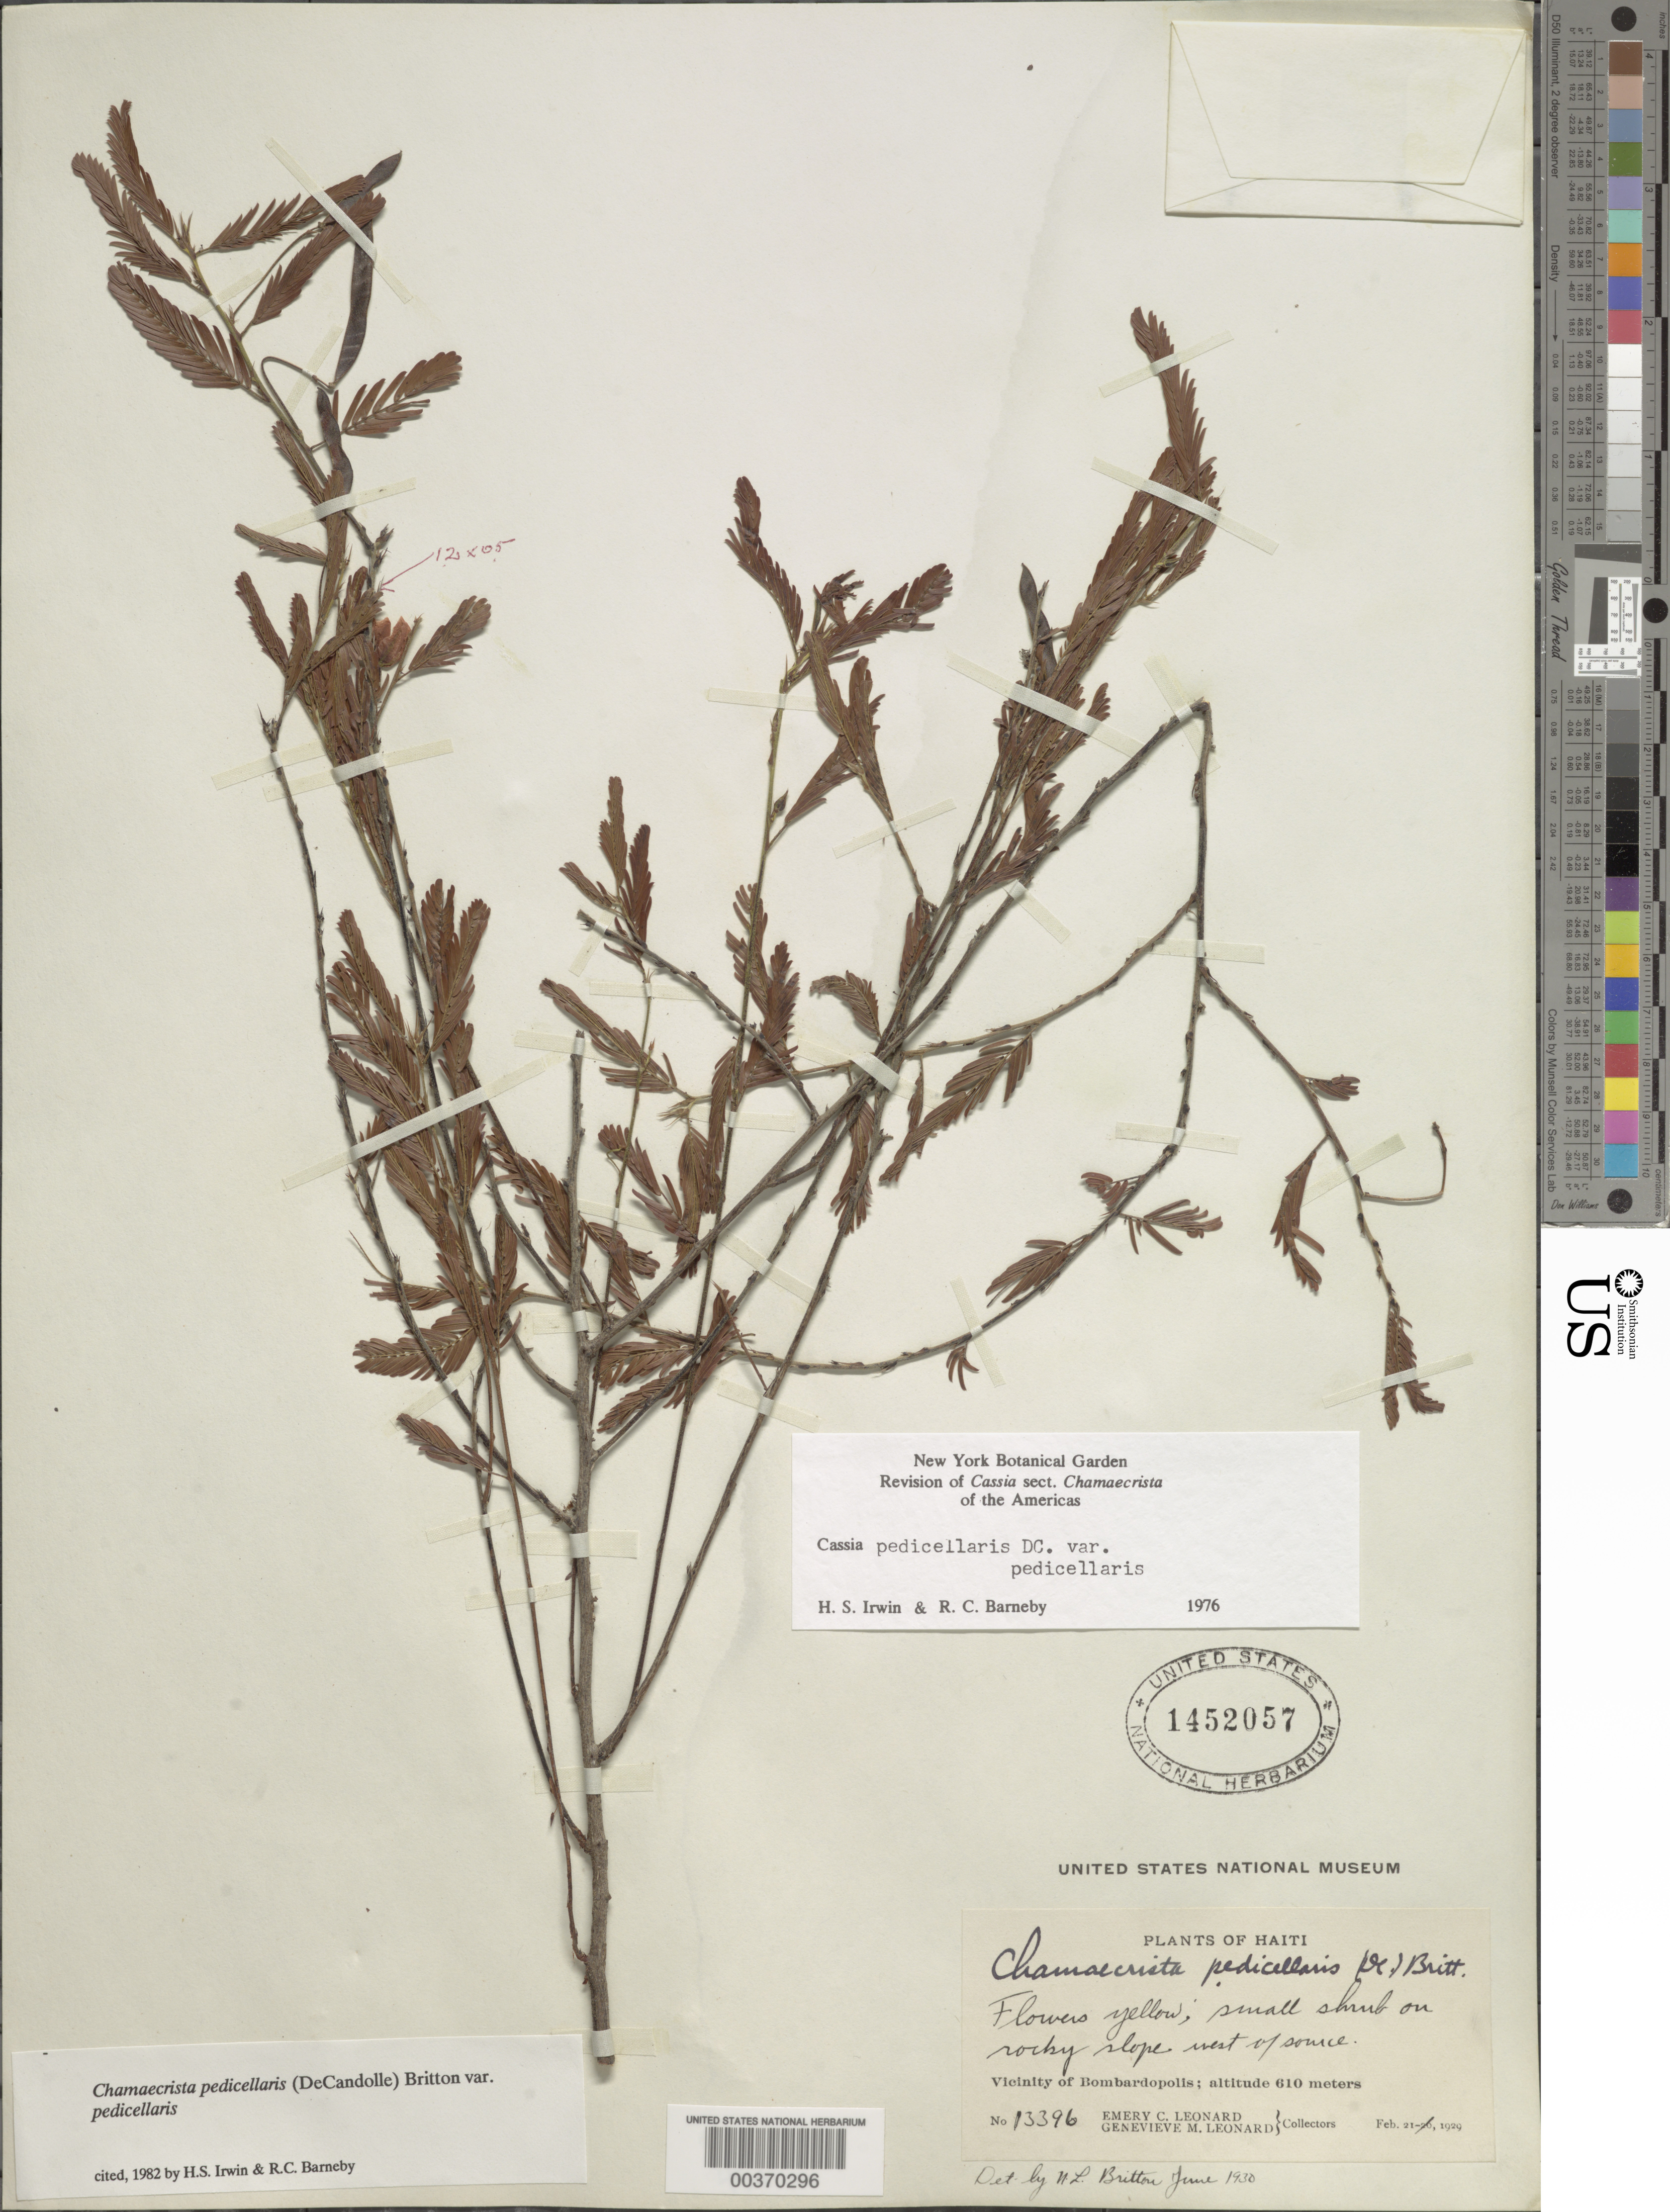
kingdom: Plantae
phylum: Tracheophyta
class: Magnoliopsida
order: Fabales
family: Fabaceae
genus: Chamaecrista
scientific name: Chamaecrista pedicellaris var. pedicellaris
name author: Britton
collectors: E. C. Leonard & G. M. Leonard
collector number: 13396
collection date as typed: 21 Feb 1929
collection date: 1929-02-21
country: Haiti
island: Hispaniola Island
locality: Slope w of source; vicinity of bombardopolis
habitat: Rocky slope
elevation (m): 610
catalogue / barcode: US 1452057